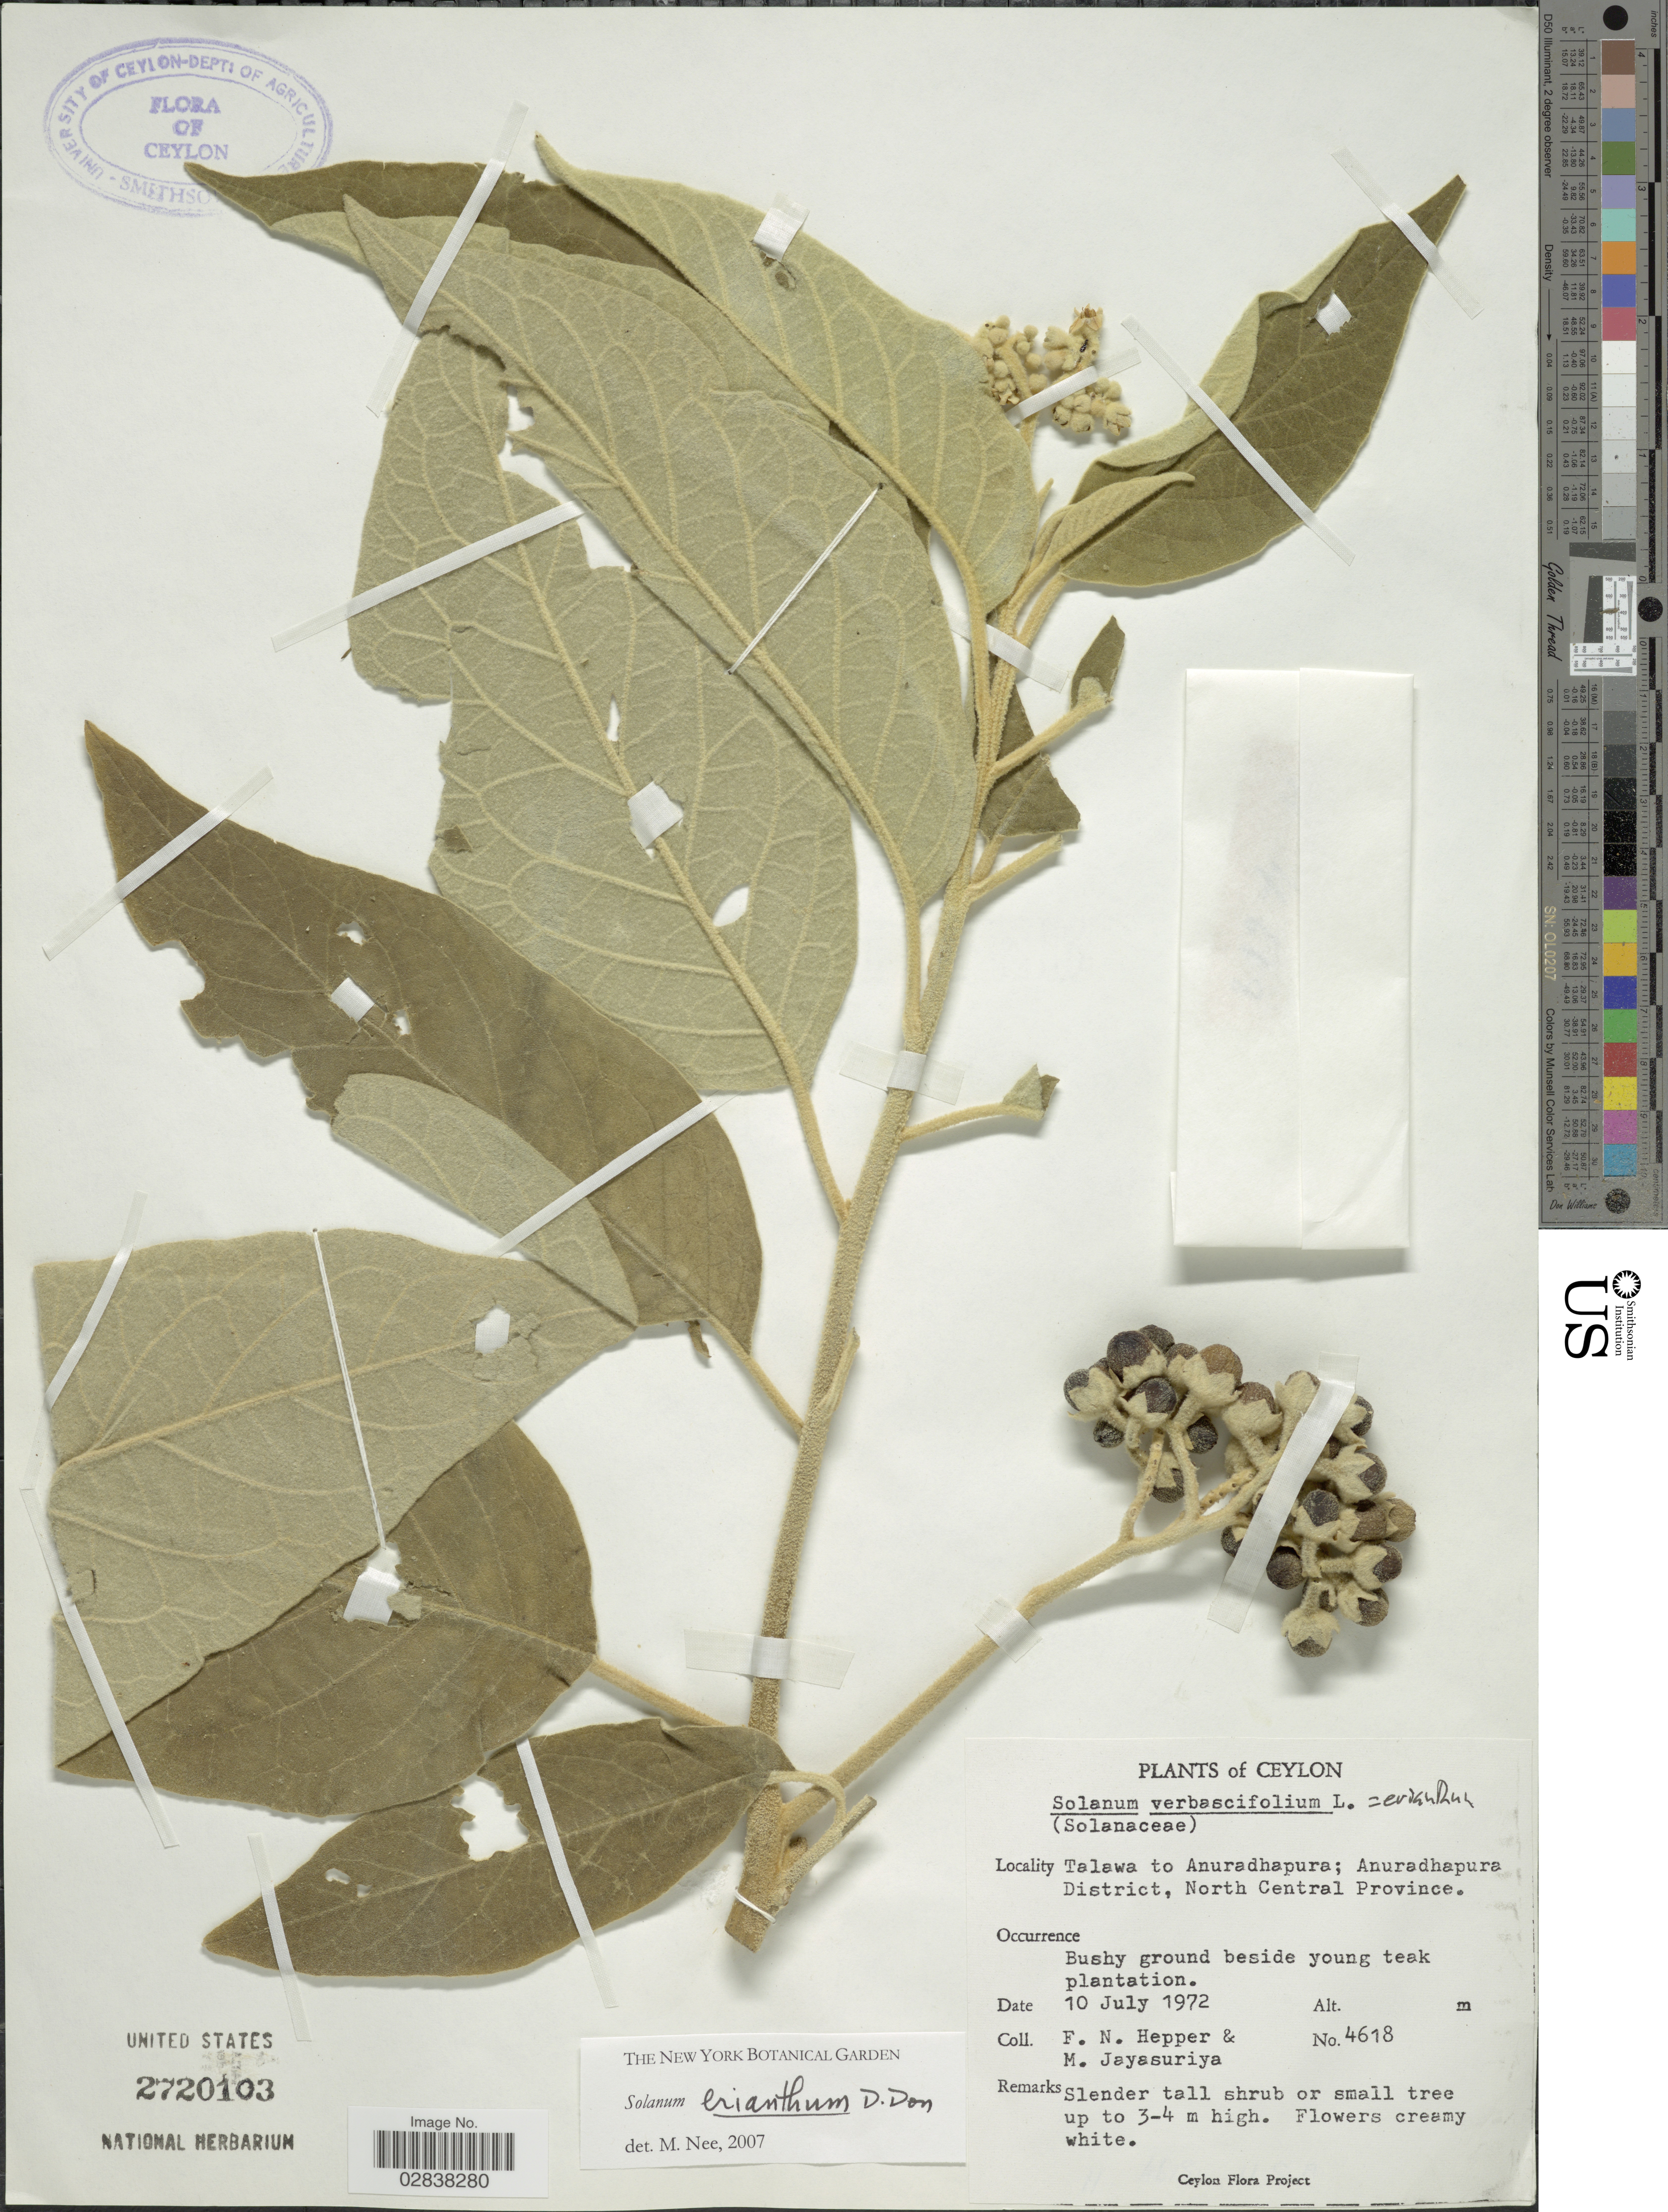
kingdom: Plantae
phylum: Tracheophyta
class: Magnoliopsida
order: Solanales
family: Solanaceae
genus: Solanum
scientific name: Solanum erianthum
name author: D. Don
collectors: F. Hepper & M. Jayasuriya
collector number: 4618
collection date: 1972-07-10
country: Sri Lanka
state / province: North Central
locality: Ceylon, Talawa to Anuradhapura, Anuradhapura District, North Central Province.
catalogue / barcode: US 2720103